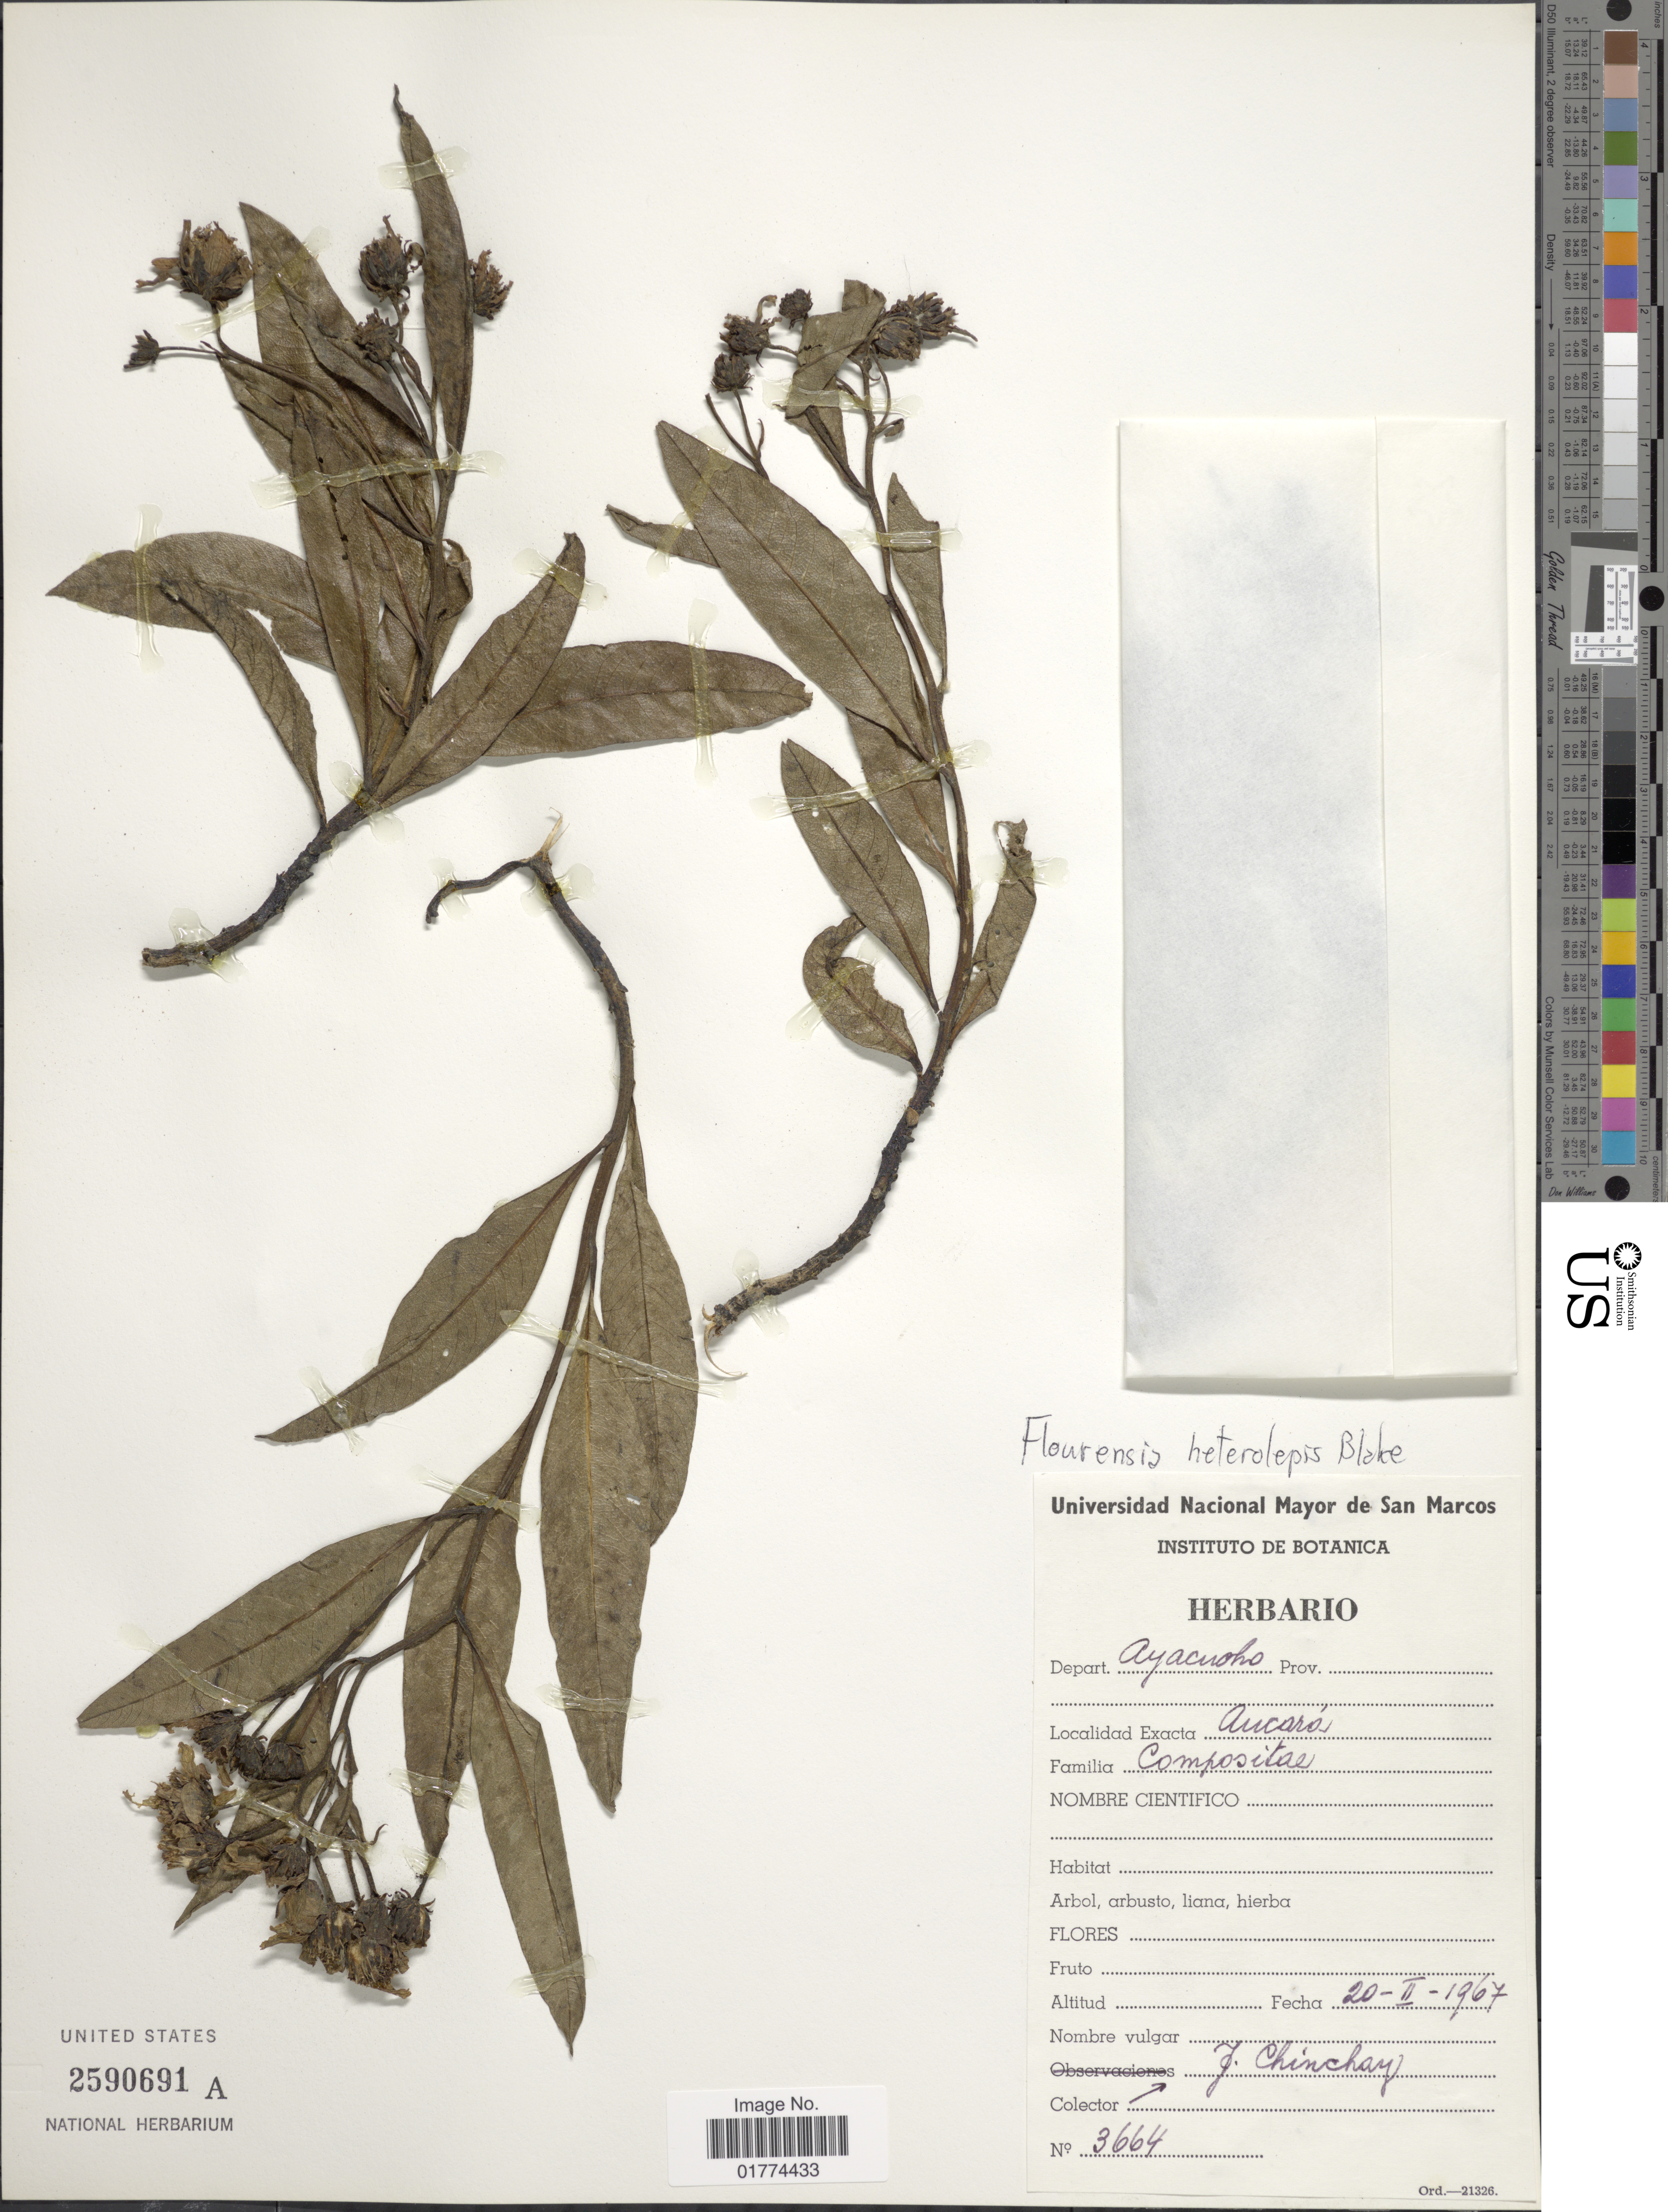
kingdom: Plantae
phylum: Tracheophyta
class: Magnoliopsida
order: Asterales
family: Asteraceae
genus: Flourensia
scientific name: Flourensia heterolepis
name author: S.F. Blake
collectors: J. Chinchay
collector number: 3664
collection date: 1967-02-20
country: Peru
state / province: Ayacucho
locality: Aucará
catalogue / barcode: US 2590691A